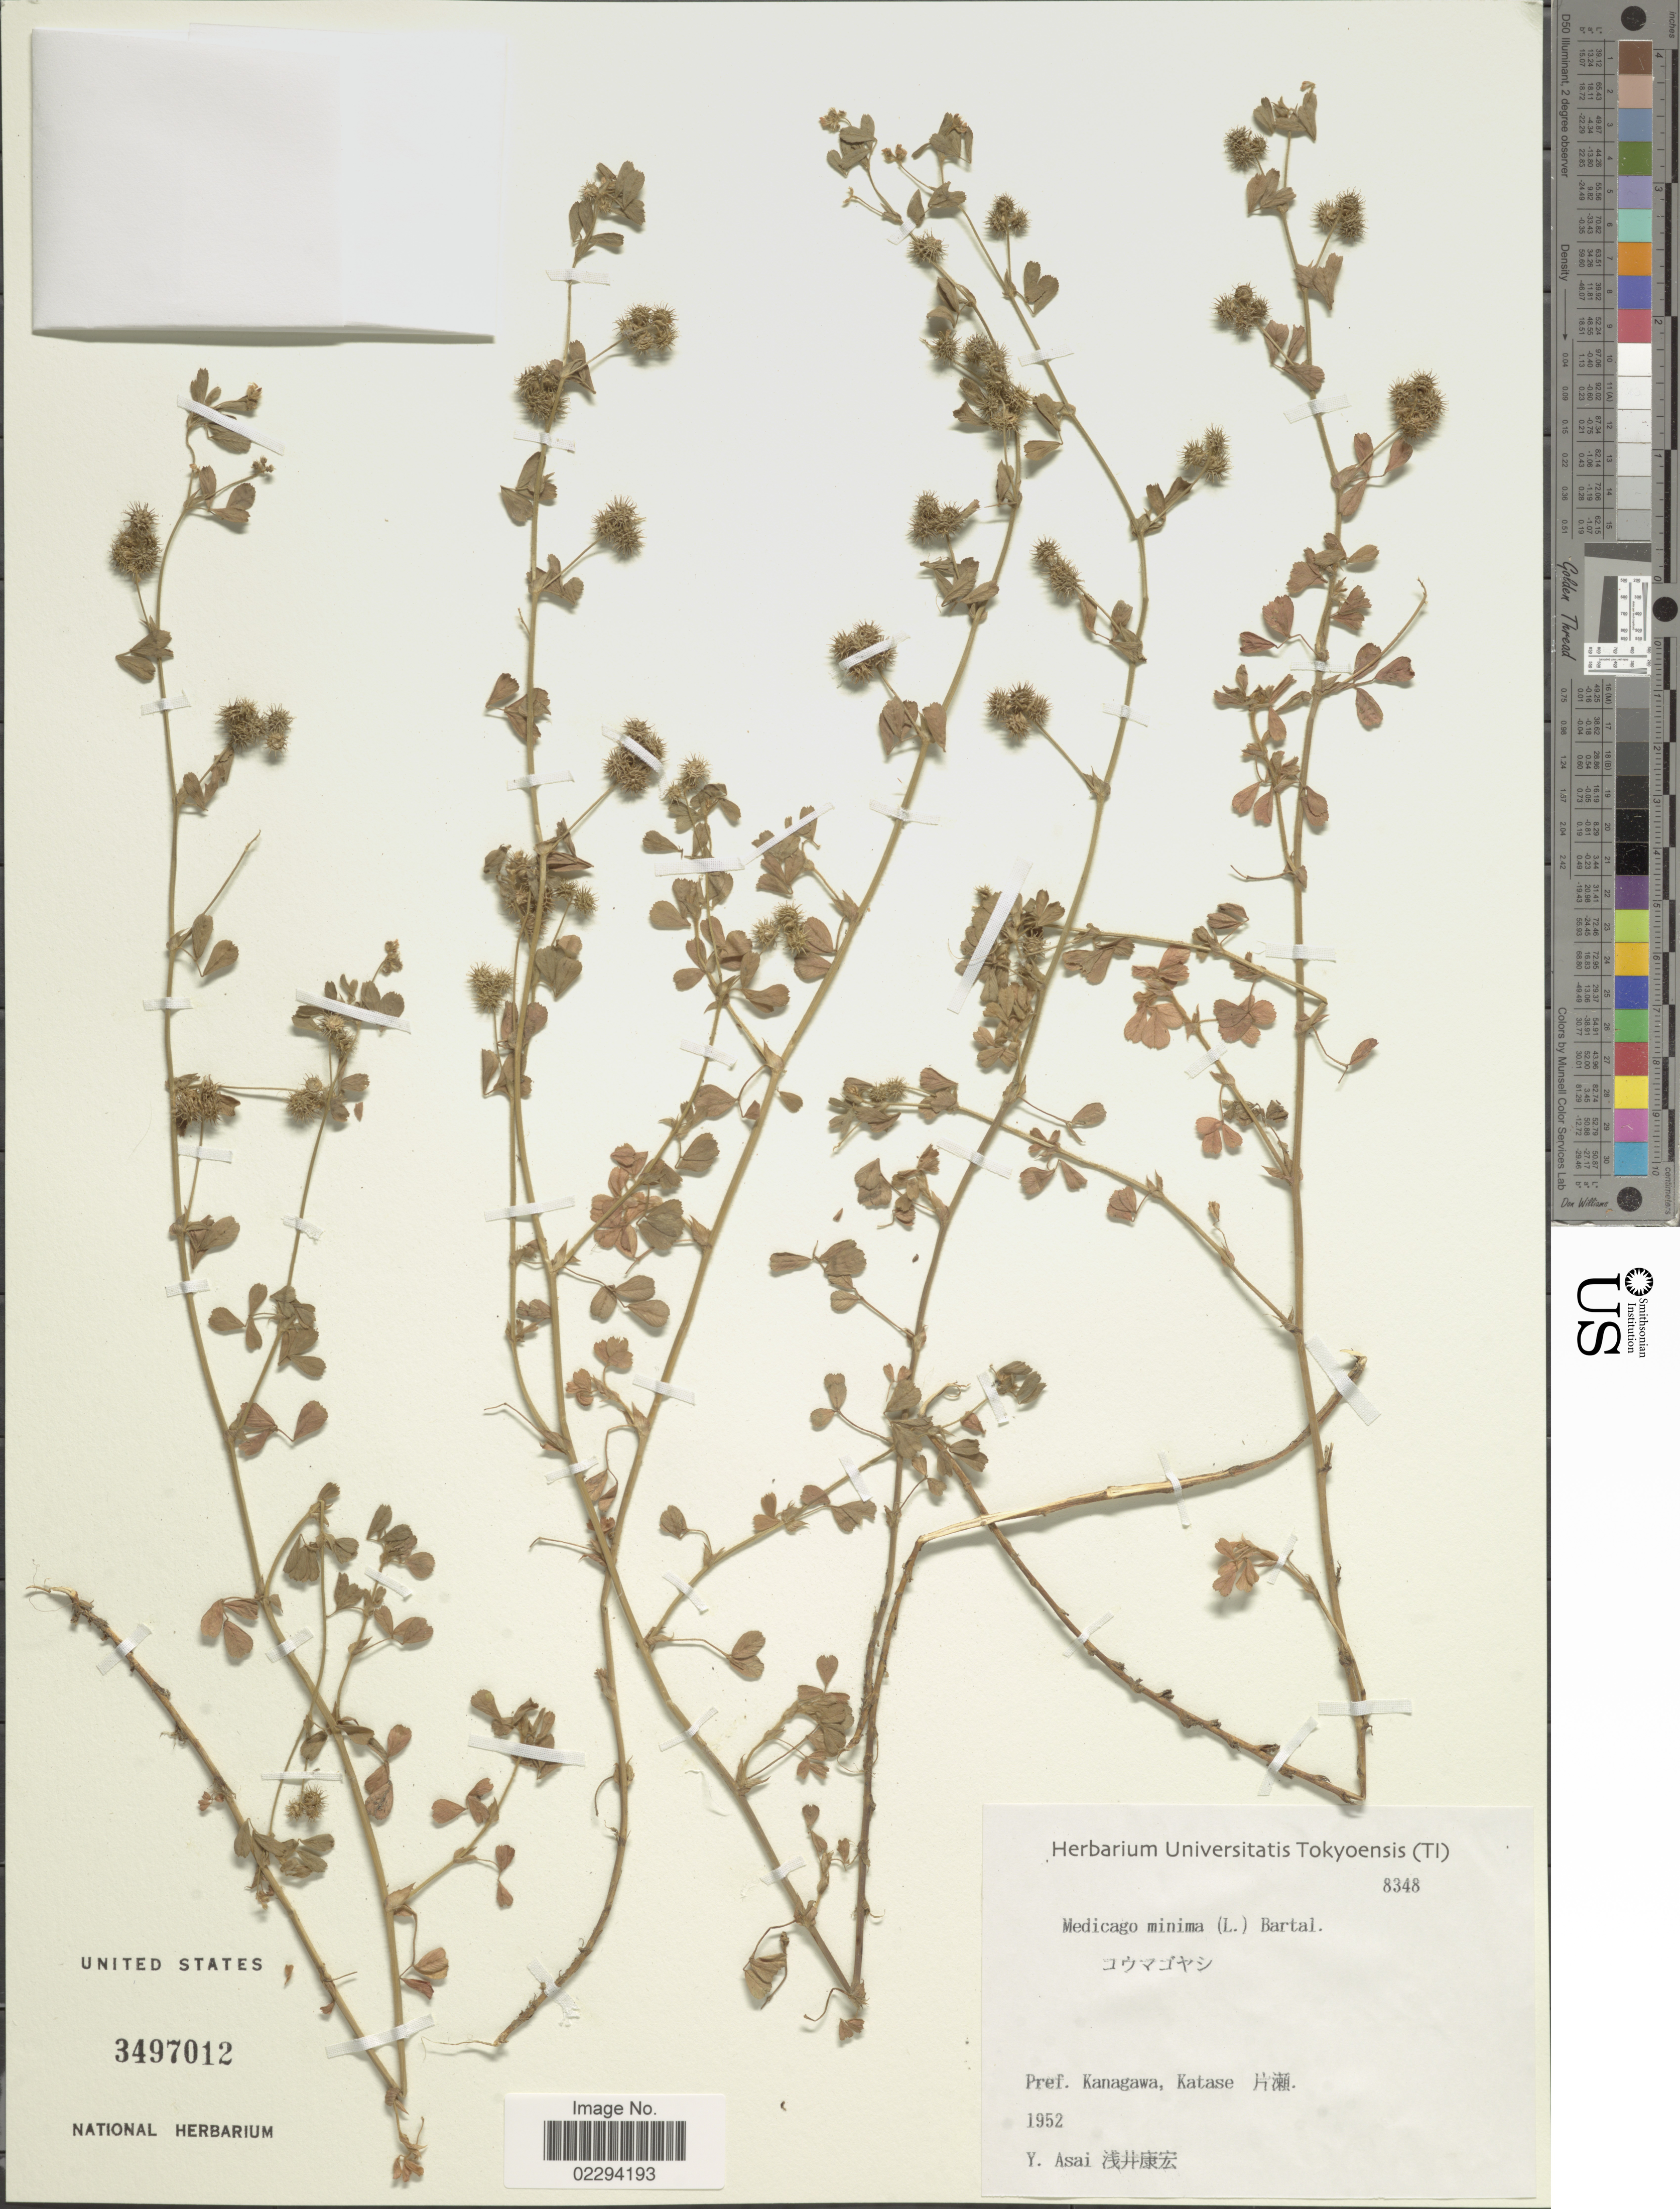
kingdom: Plantae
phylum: Tracheophyta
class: Magnoliopsida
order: Fabales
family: Fabaceae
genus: Medicago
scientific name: Medicago minima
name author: Lam.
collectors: Y. Asai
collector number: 8348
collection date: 1952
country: Japan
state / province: Kanagawa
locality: Pref. Kanagawa, Katase [Foreign script]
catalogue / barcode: US 3497012